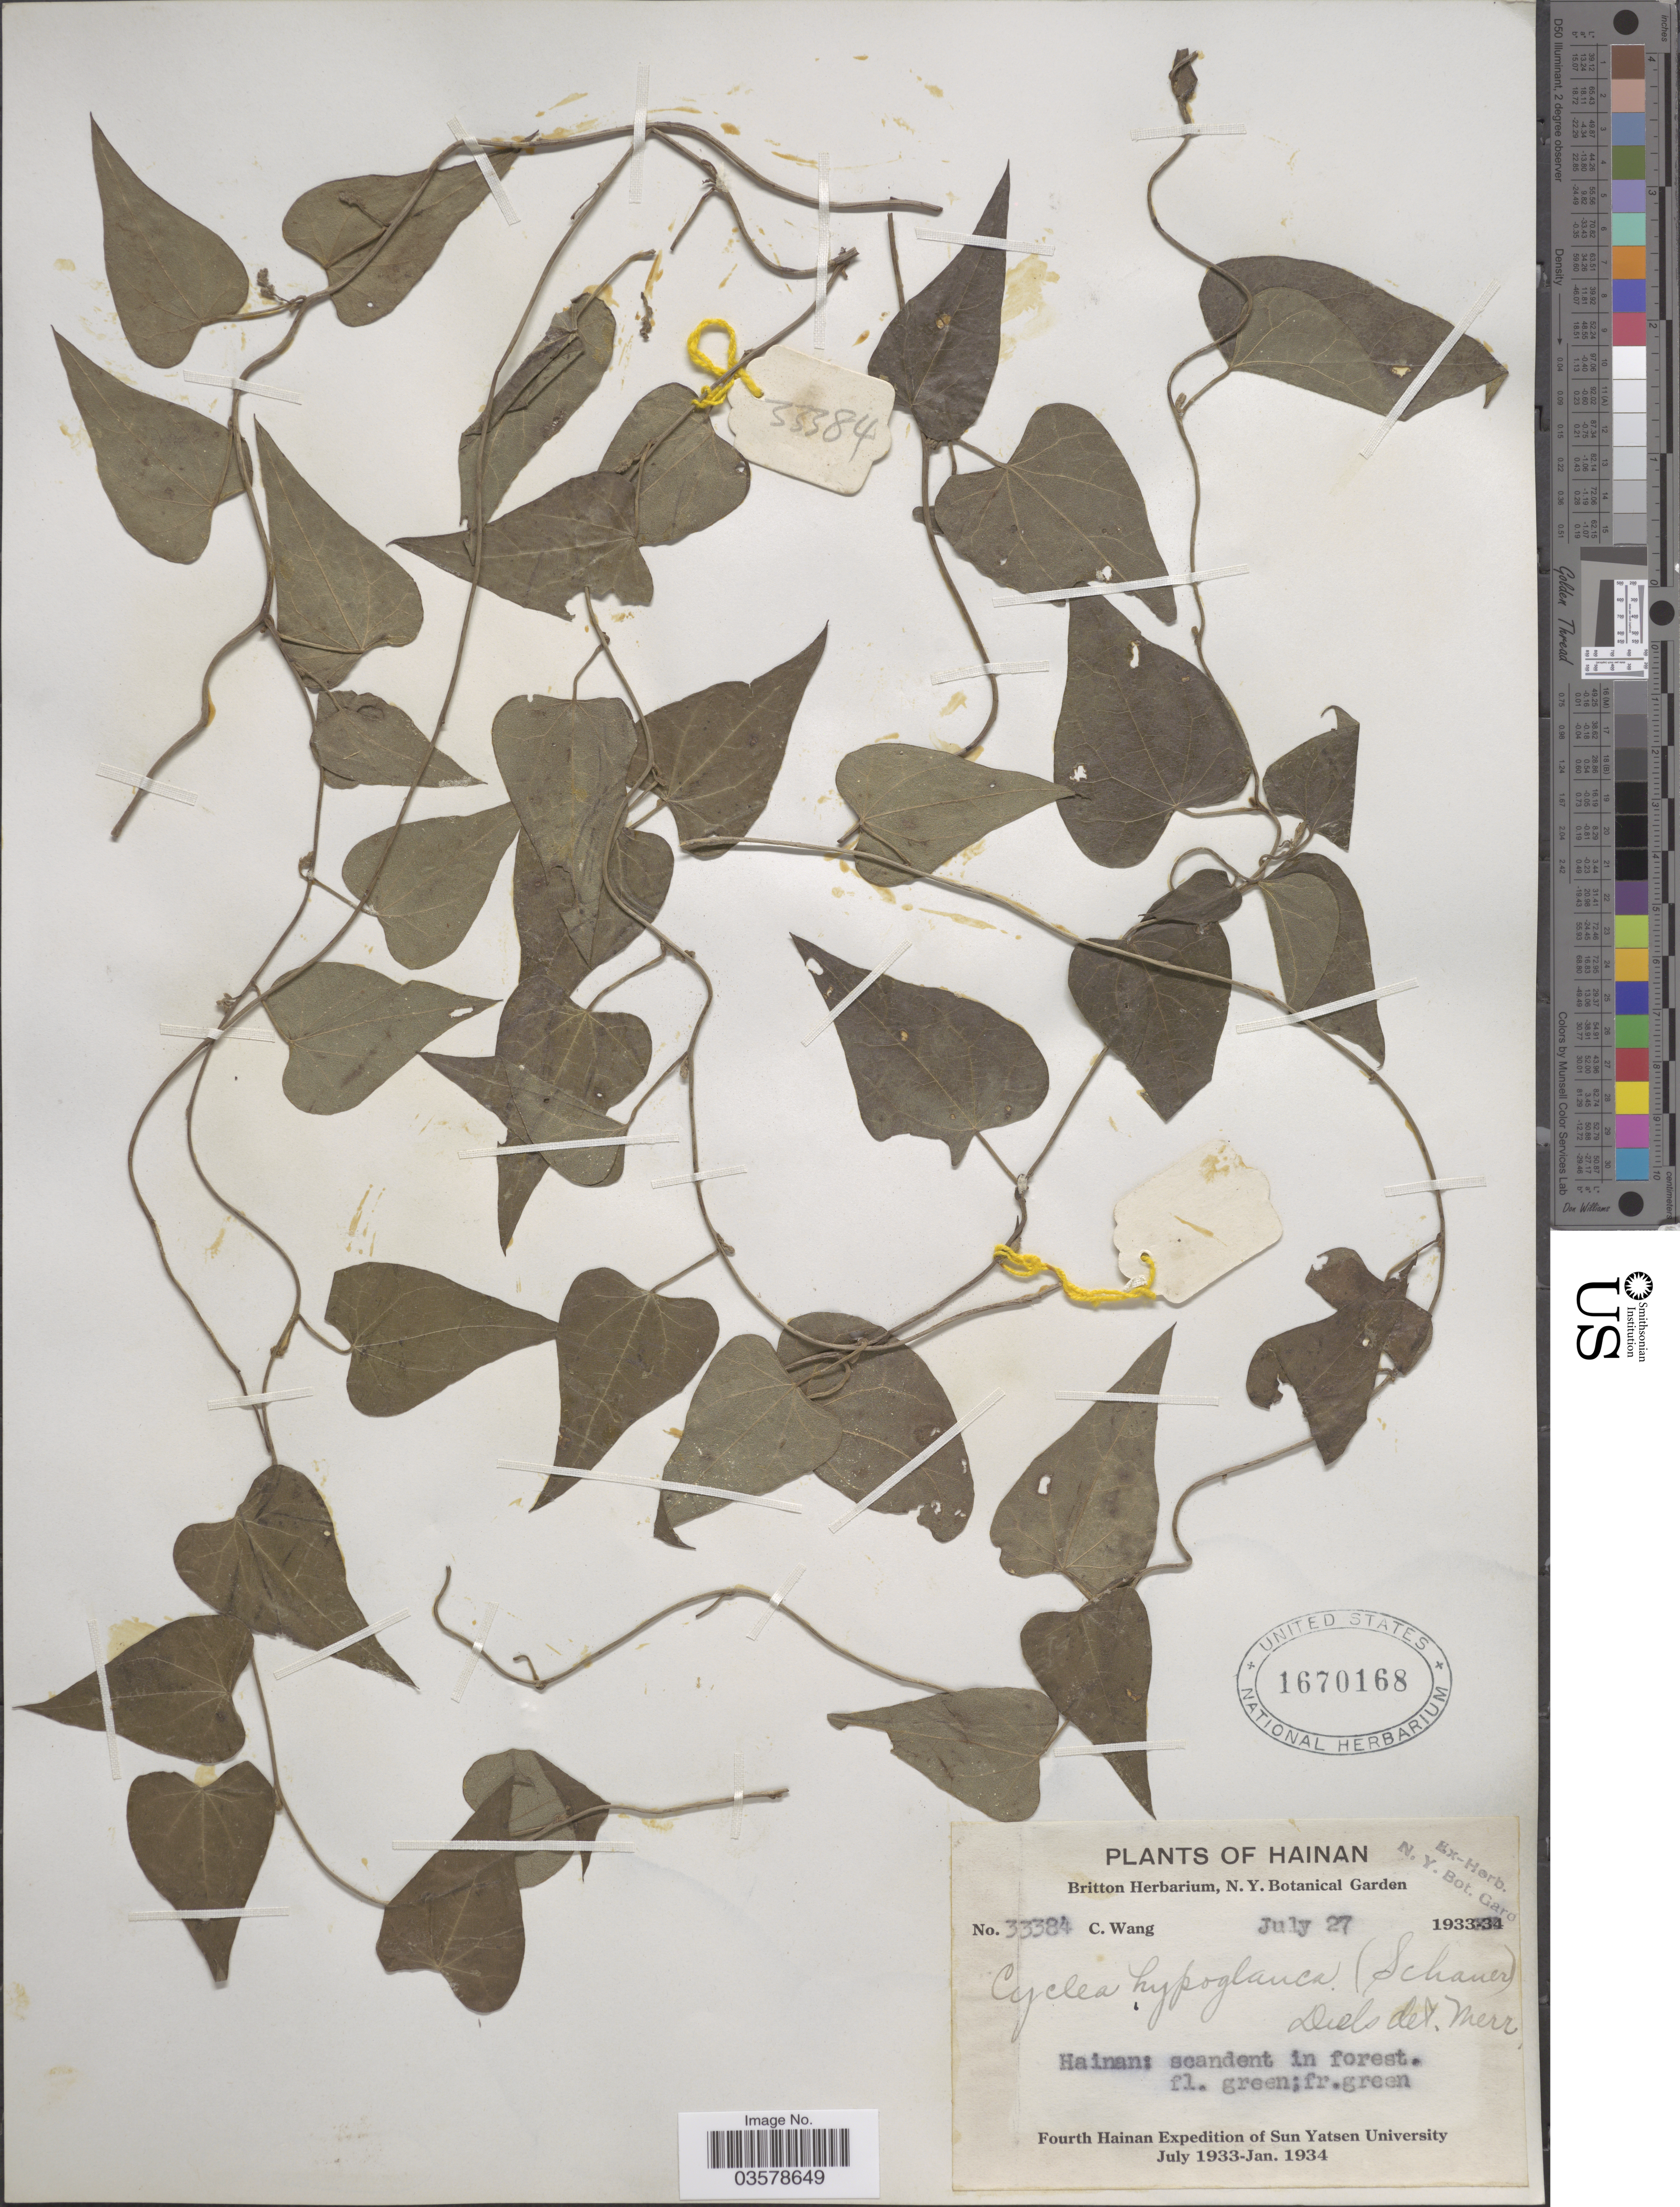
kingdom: Plantae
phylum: Tracheophyta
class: Magnoliopsida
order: Ranunculales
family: Menispermaceae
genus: Cyclea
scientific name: Cyclea hypoglauca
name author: (Schauer) Diels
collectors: C. Wang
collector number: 33384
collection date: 1933-07-27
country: China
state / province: Hainan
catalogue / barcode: US 1670168